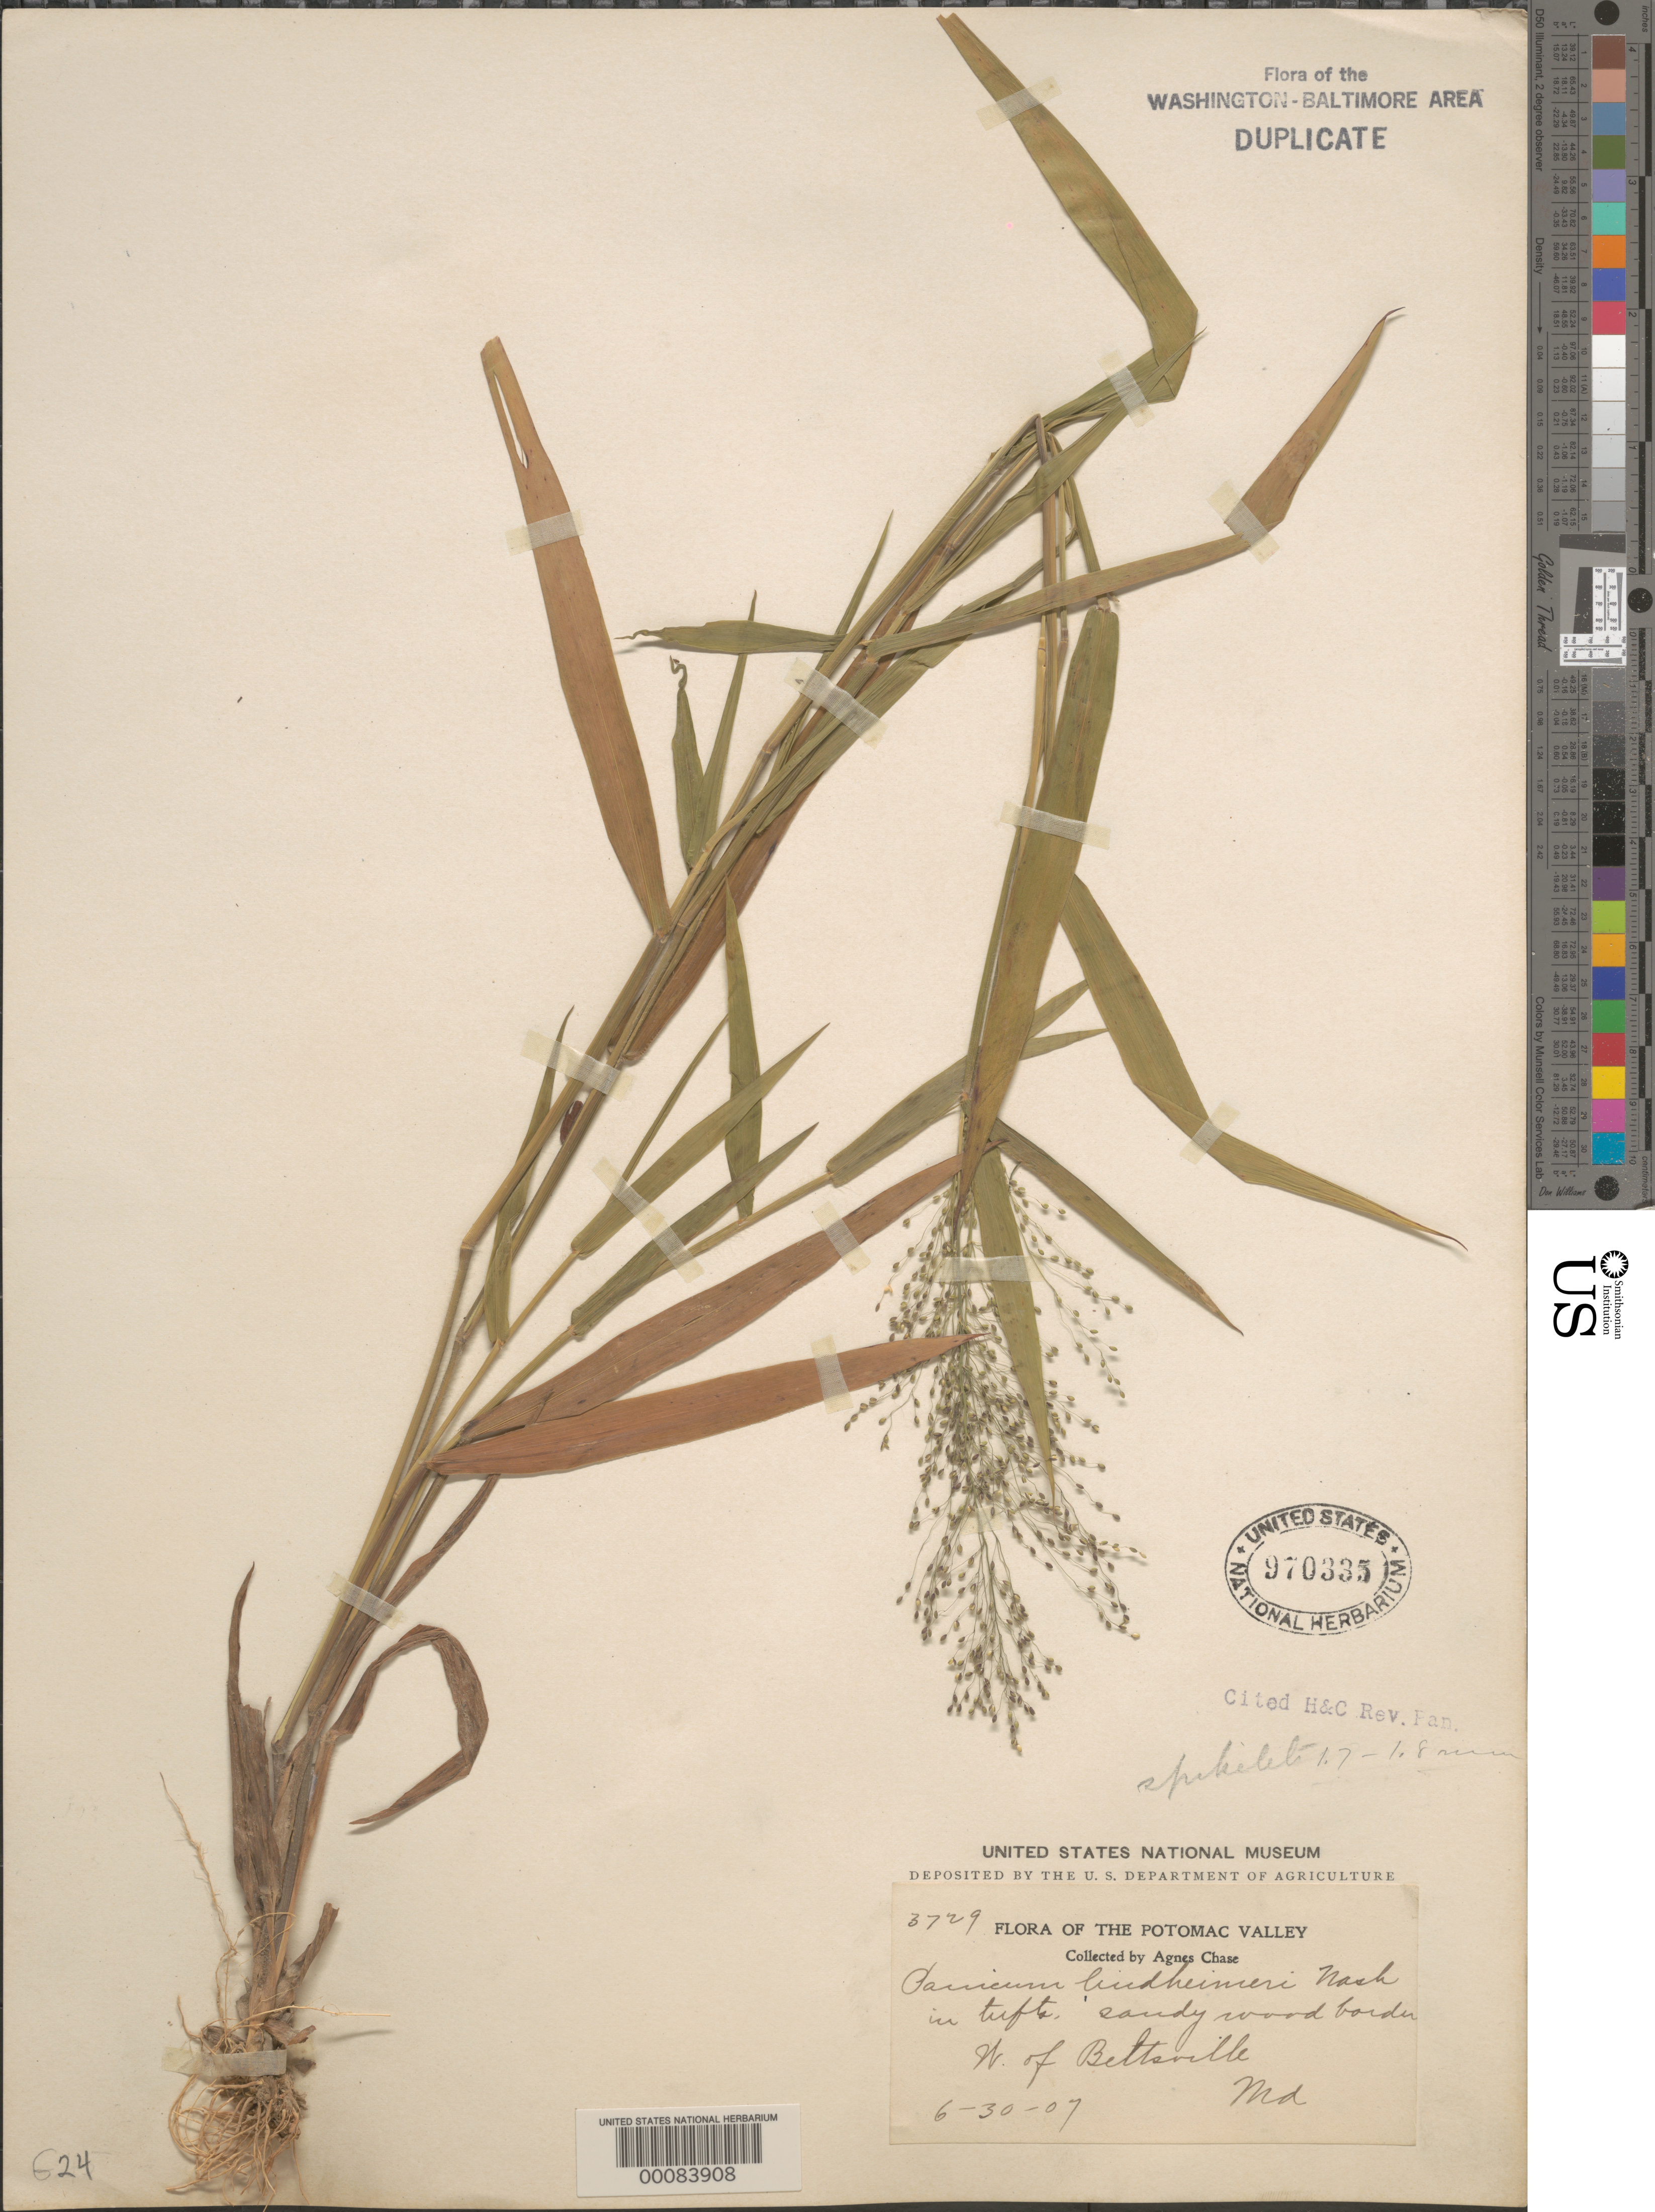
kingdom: Plantae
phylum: Tracheophyta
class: Liliopsida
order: Poales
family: Poaceae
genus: Dichanthelium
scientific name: Dichanthelium acuminatum var. lindheimeri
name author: (Nash) Gould & C.A. Clark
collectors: A. Chase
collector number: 3729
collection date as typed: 30 Jun 1907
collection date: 1907-06-30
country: United States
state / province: Maryland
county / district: Prince George's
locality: W of Beltsville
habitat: Sandy wood border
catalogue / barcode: US 970335